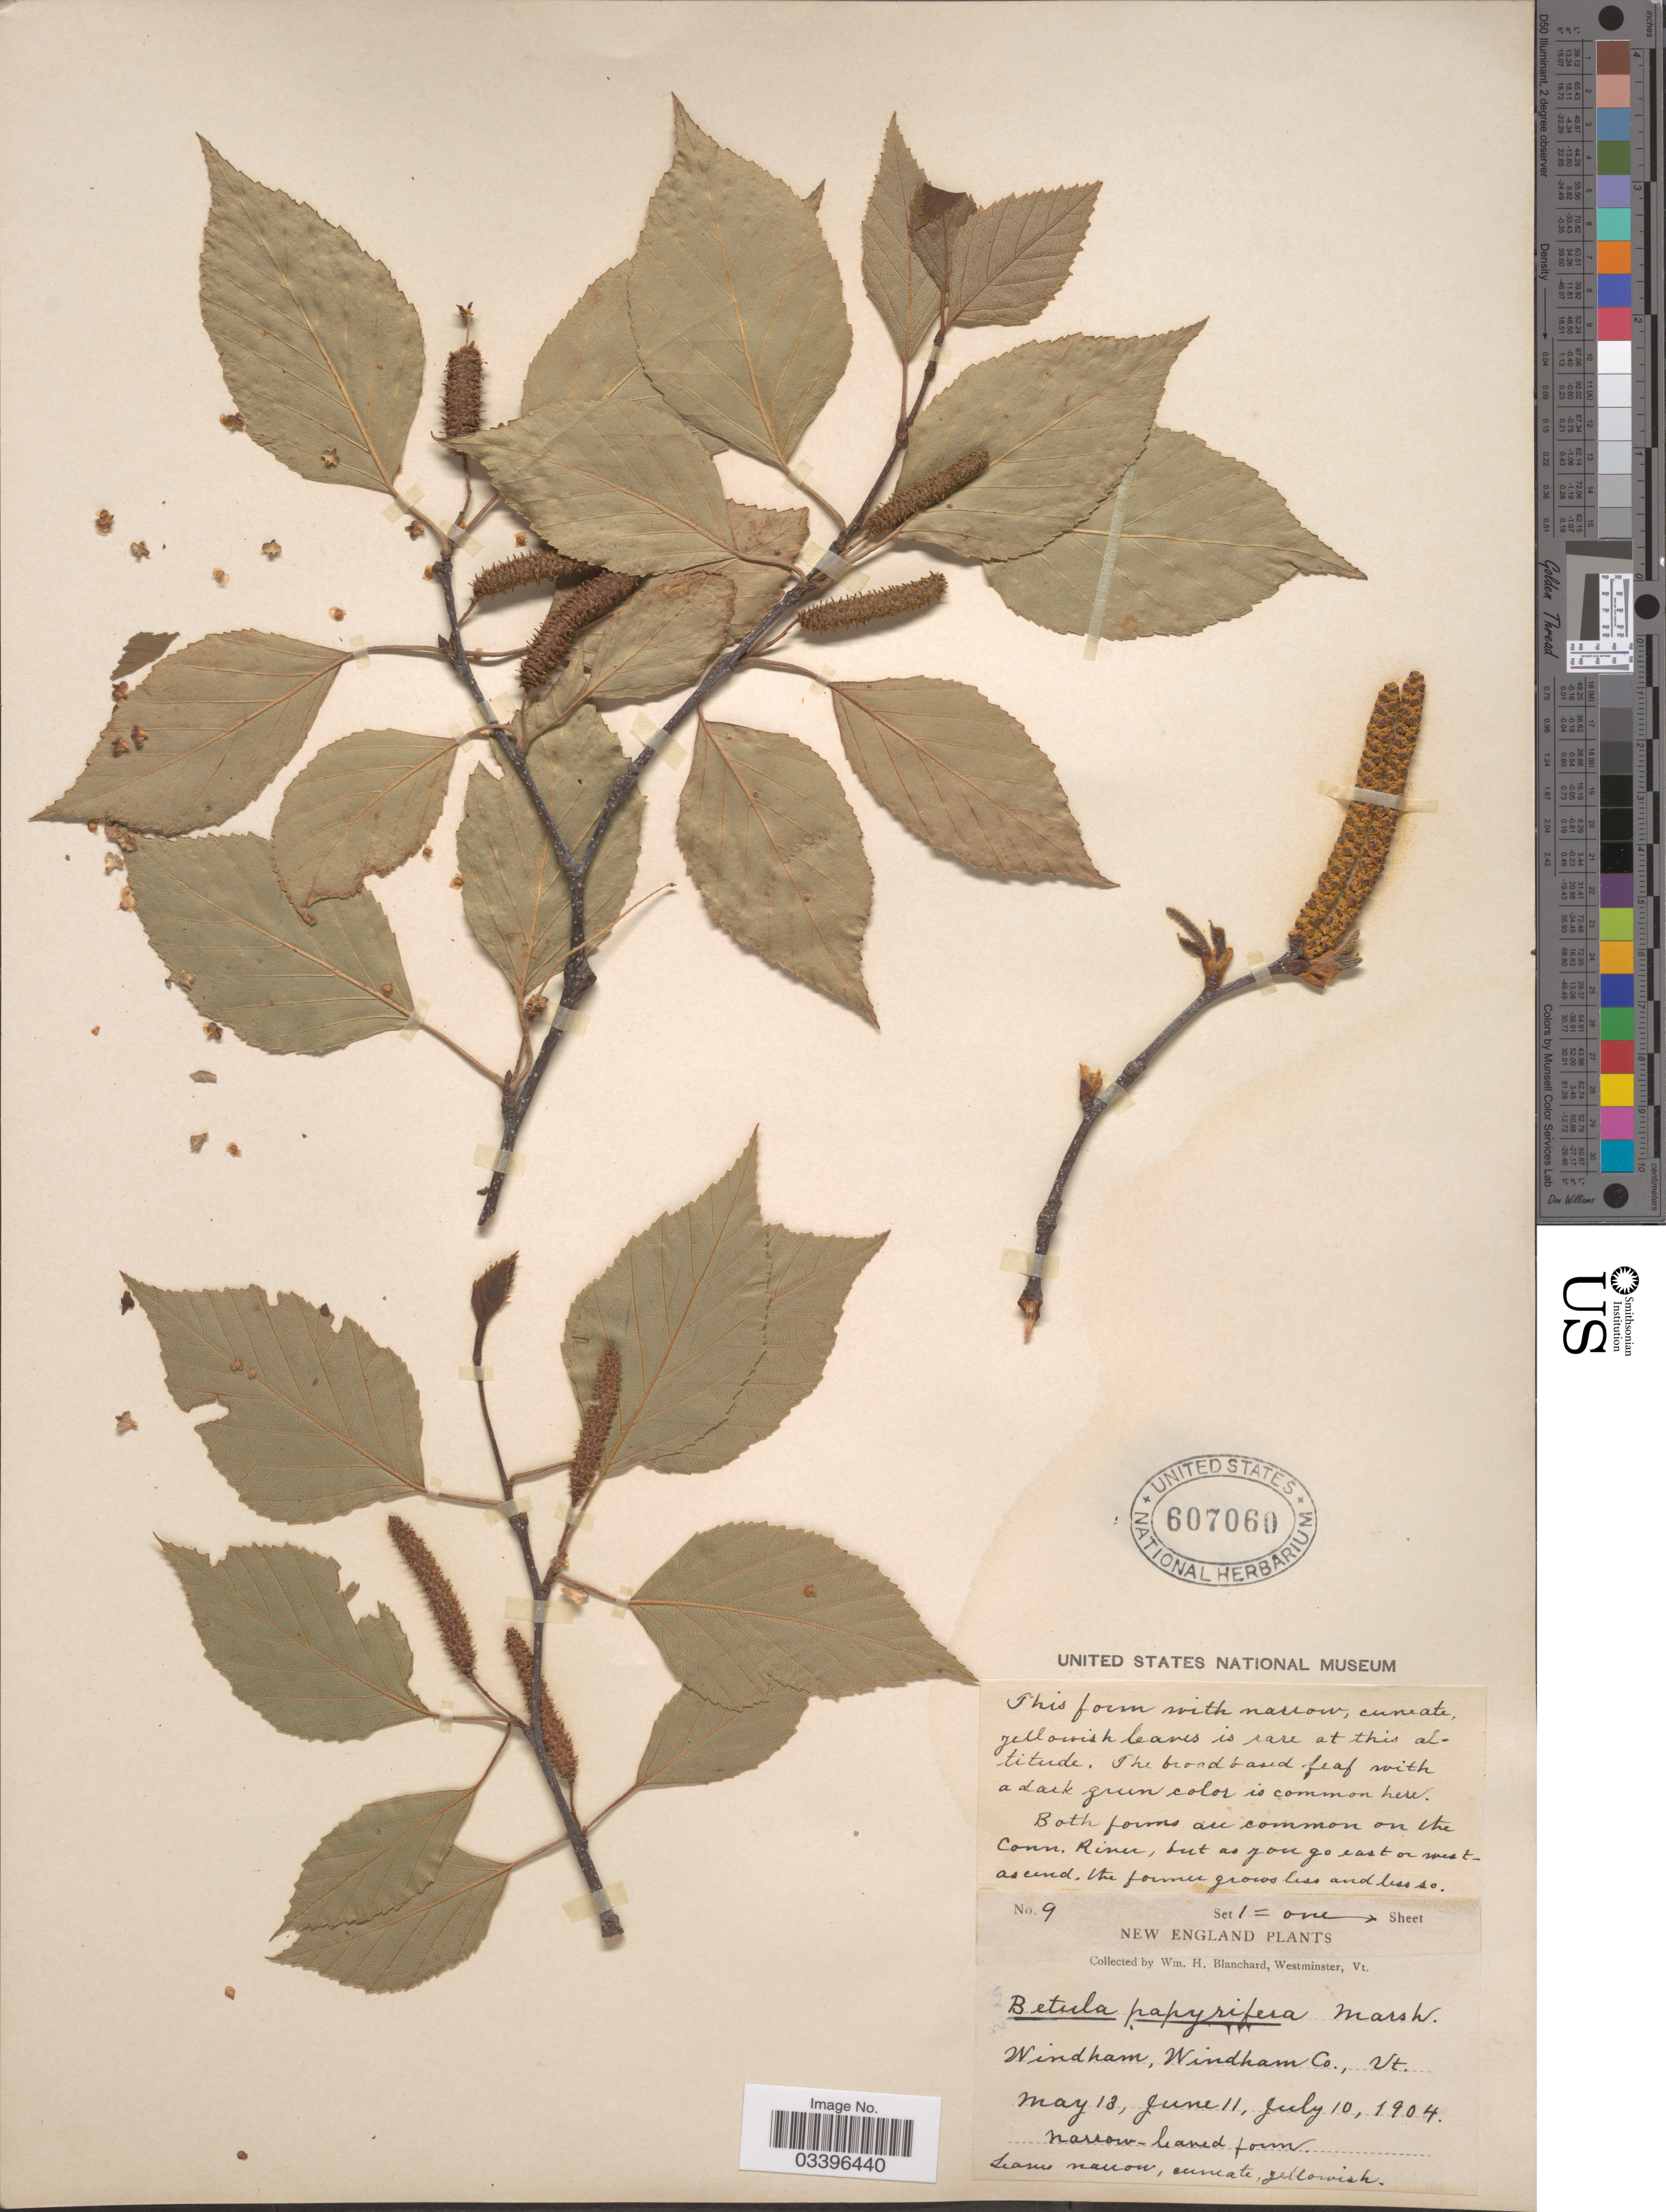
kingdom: Plantae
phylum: Tracheophyta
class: Magnoliopsida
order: Fagales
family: Betulaceae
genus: Betula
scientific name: Betula papyrifera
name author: Marshall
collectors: W. H. Blanchard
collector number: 9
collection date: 1904-05-13/1904-07-10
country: United States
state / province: Vermont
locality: New England. Windham, Windham Co., Vt.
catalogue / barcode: US 607060